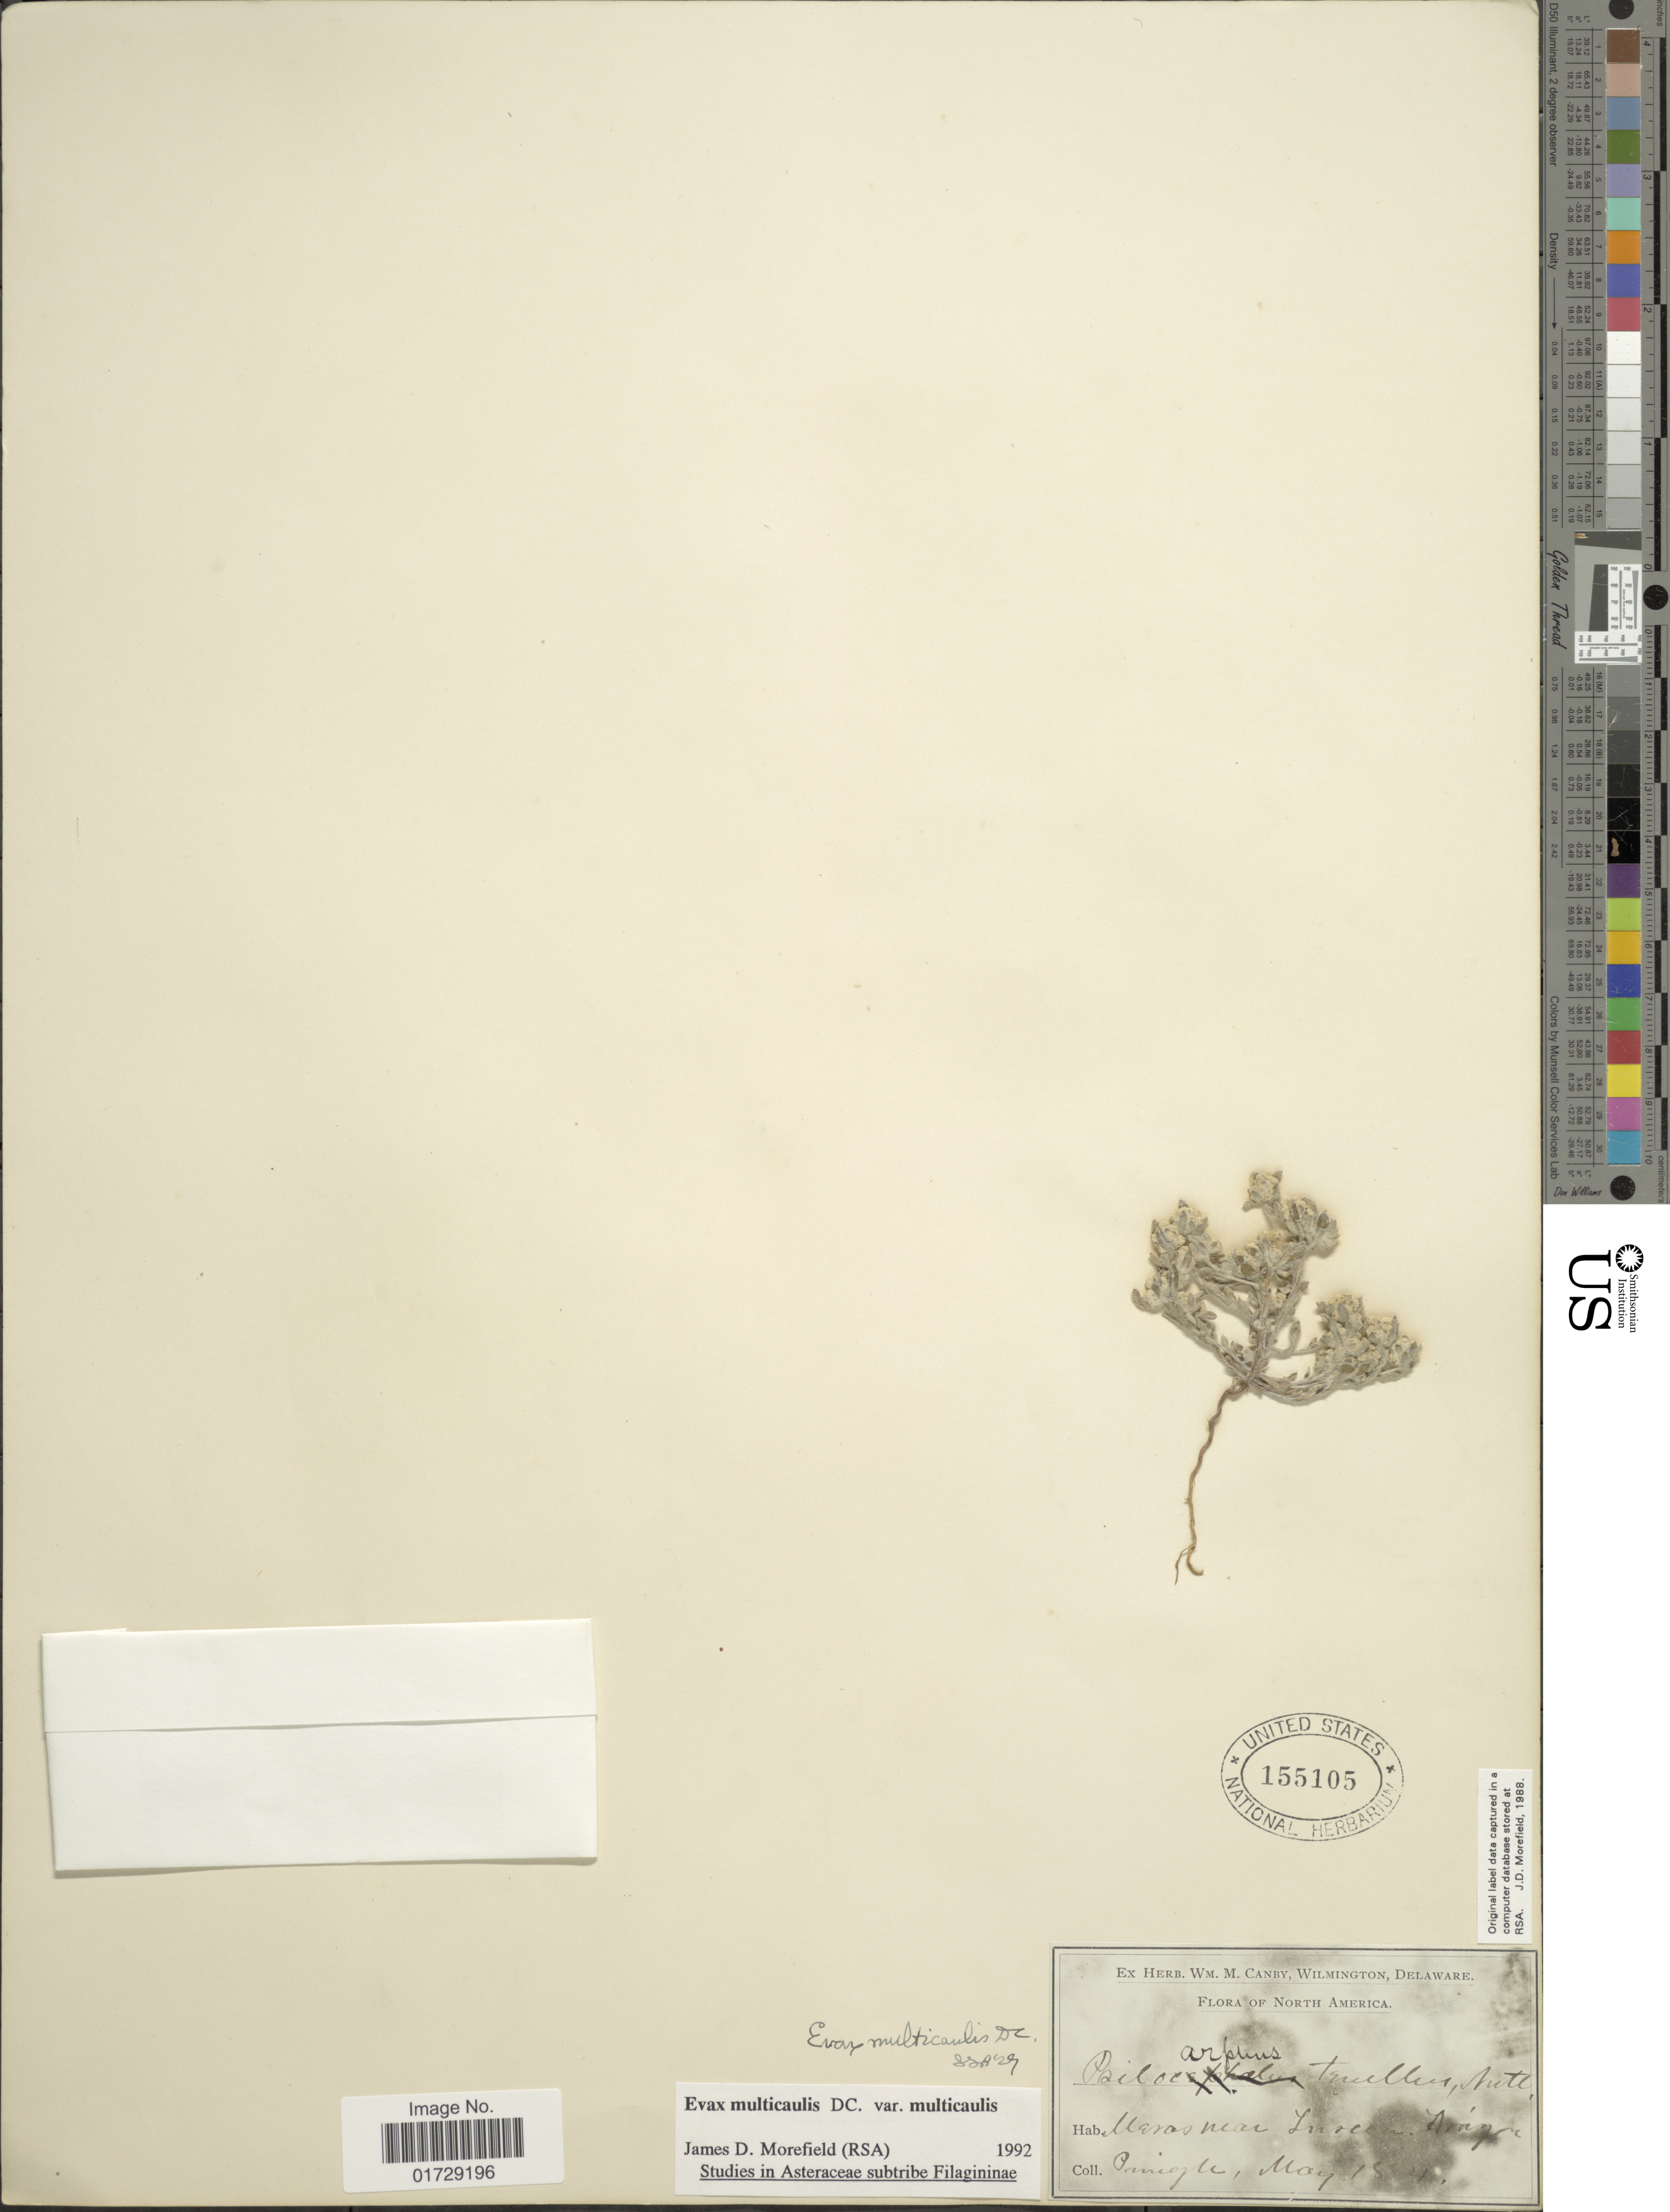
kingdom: Plantae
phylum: Tracheophyta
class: Magnoliopsida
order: Asterales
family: Asteraceae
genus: Evax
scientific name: Evax multicaulis var. multicaulis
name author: DC.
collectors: -- Pringle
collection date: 1884-05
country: United States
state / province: Arizona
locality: Menos near Tucson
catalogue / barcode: US 155105